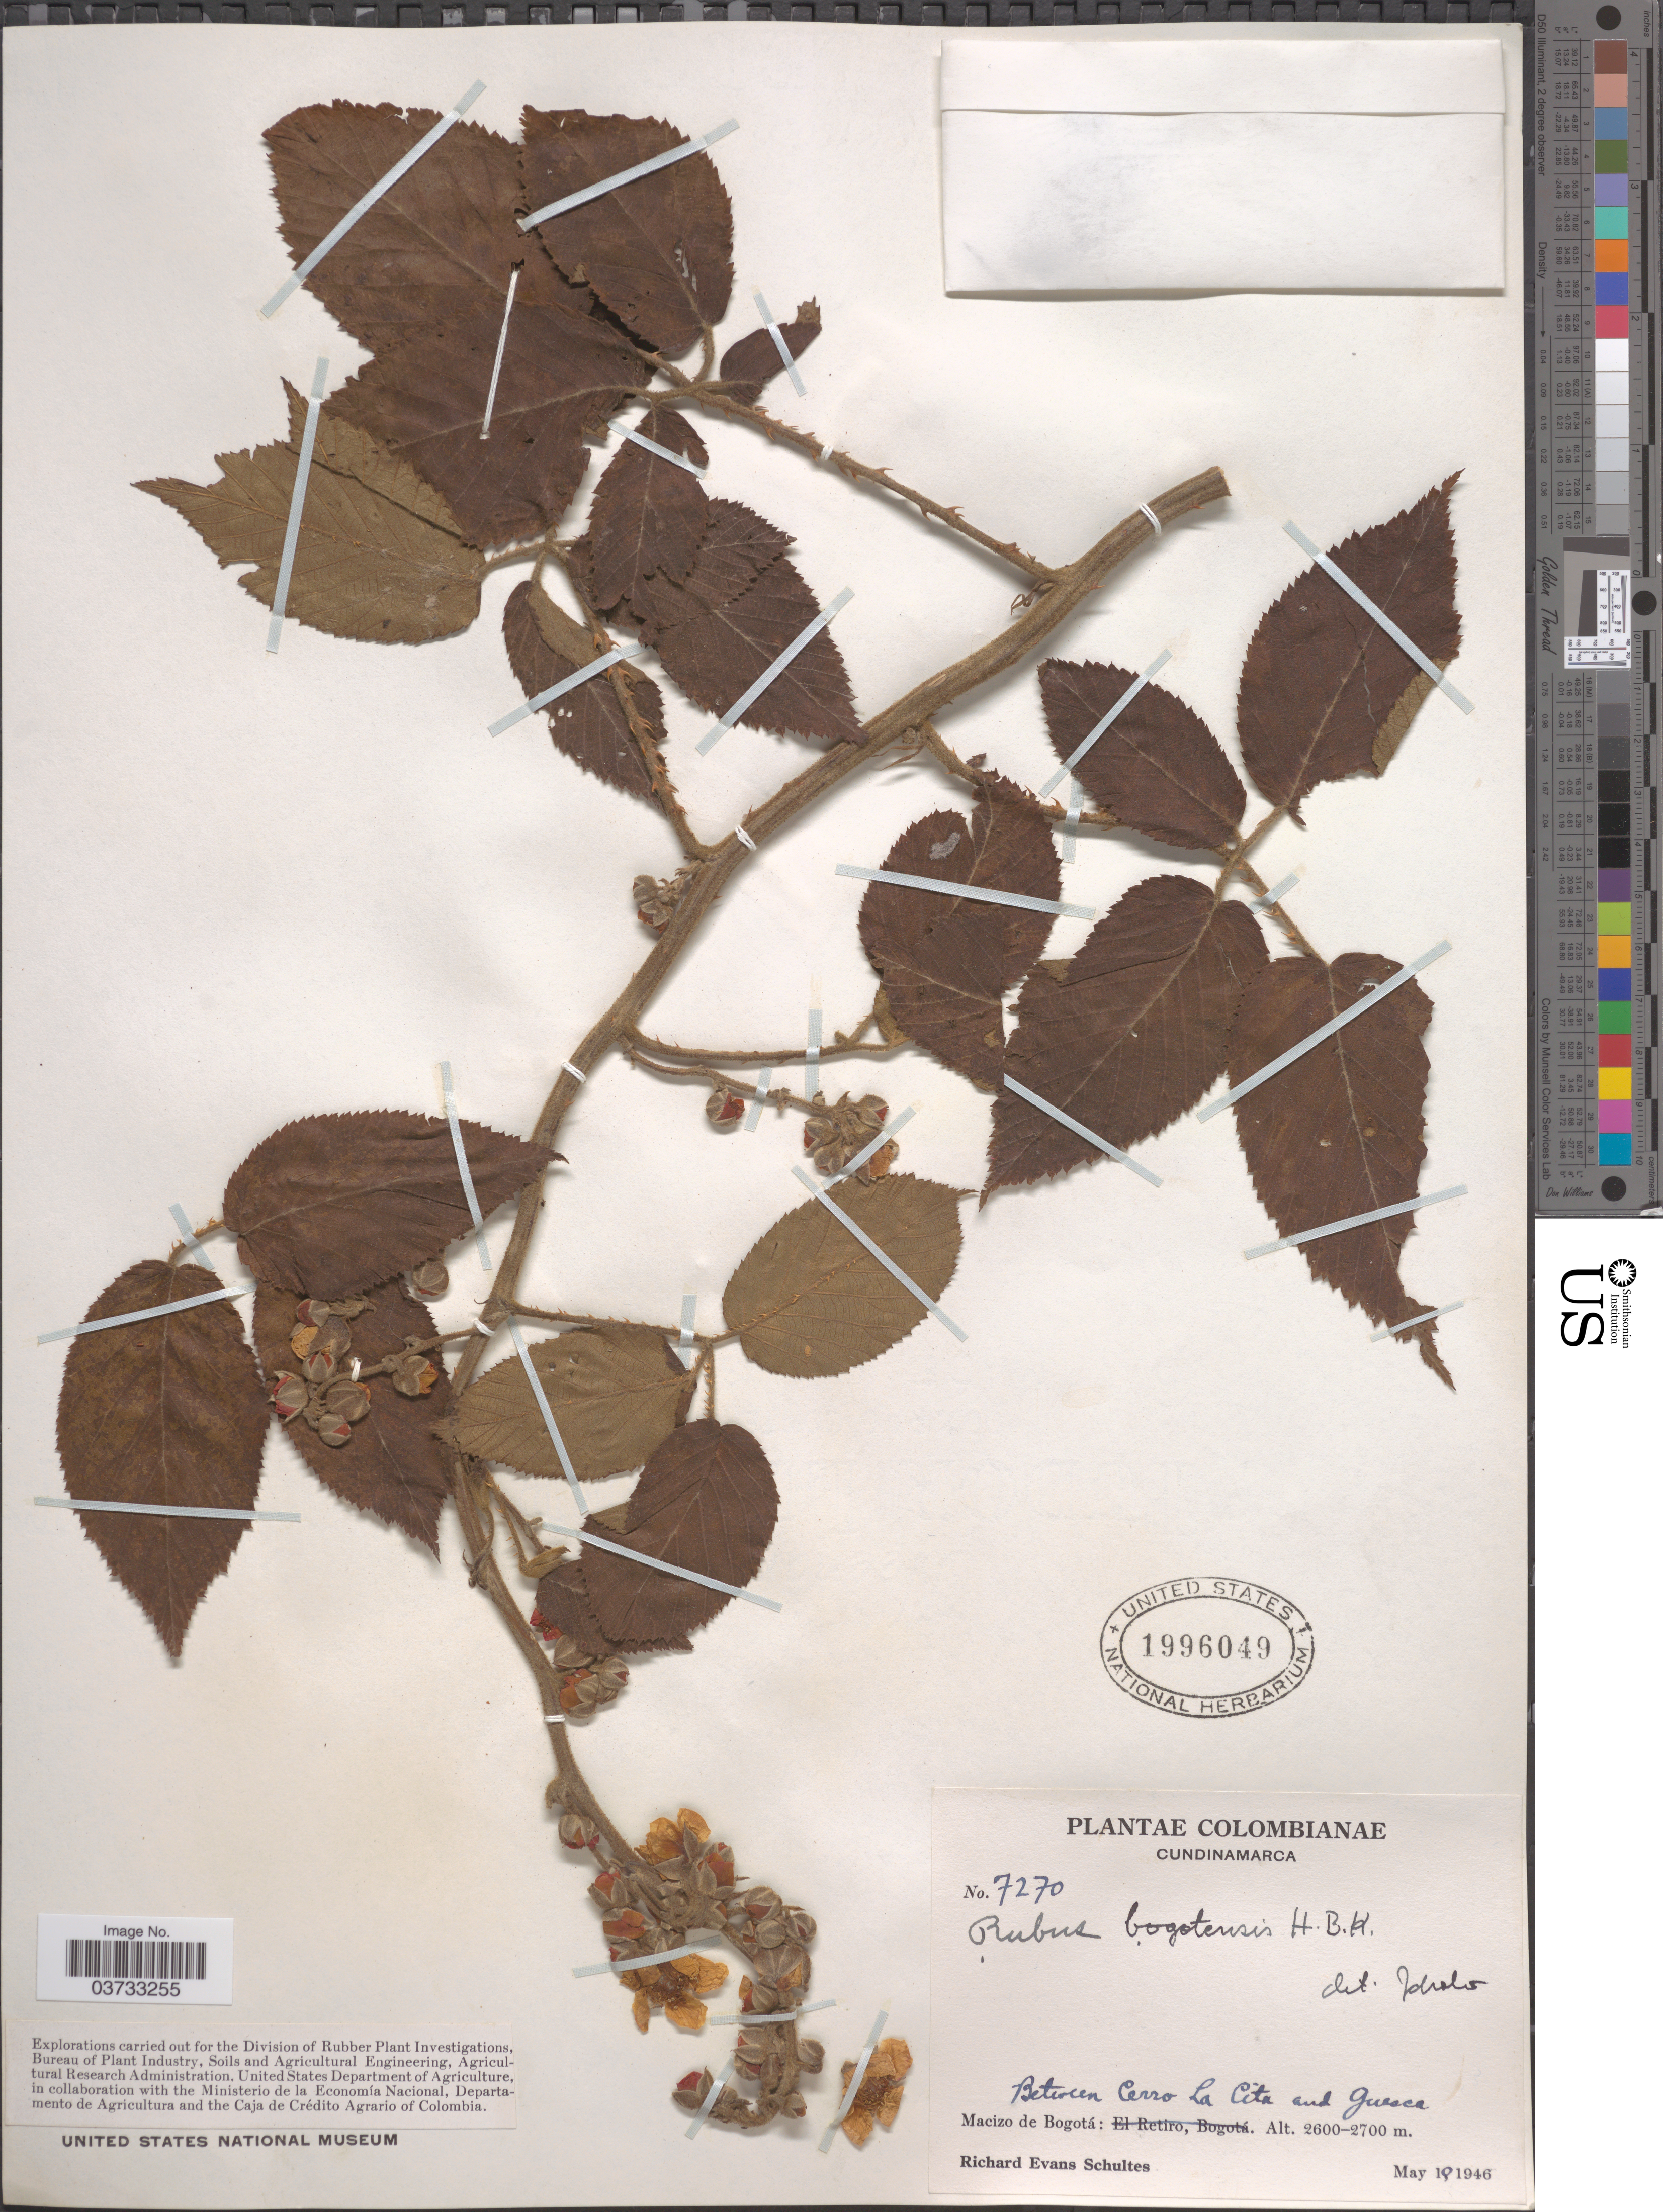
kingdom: Plantae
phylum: Tracheophyta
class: Magnoliopsida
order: Rosales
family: Rosaceae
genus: Rubus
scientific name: Rubus bogotensis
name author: Kunth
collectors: R. E. Schultes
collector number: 7270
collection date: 1946-05-10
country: Colombia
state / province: Cundinamarca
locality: Macizo de Bogotá: Between Cerro La Cita and Guasca.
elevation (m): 2600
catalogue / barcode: US 1996049